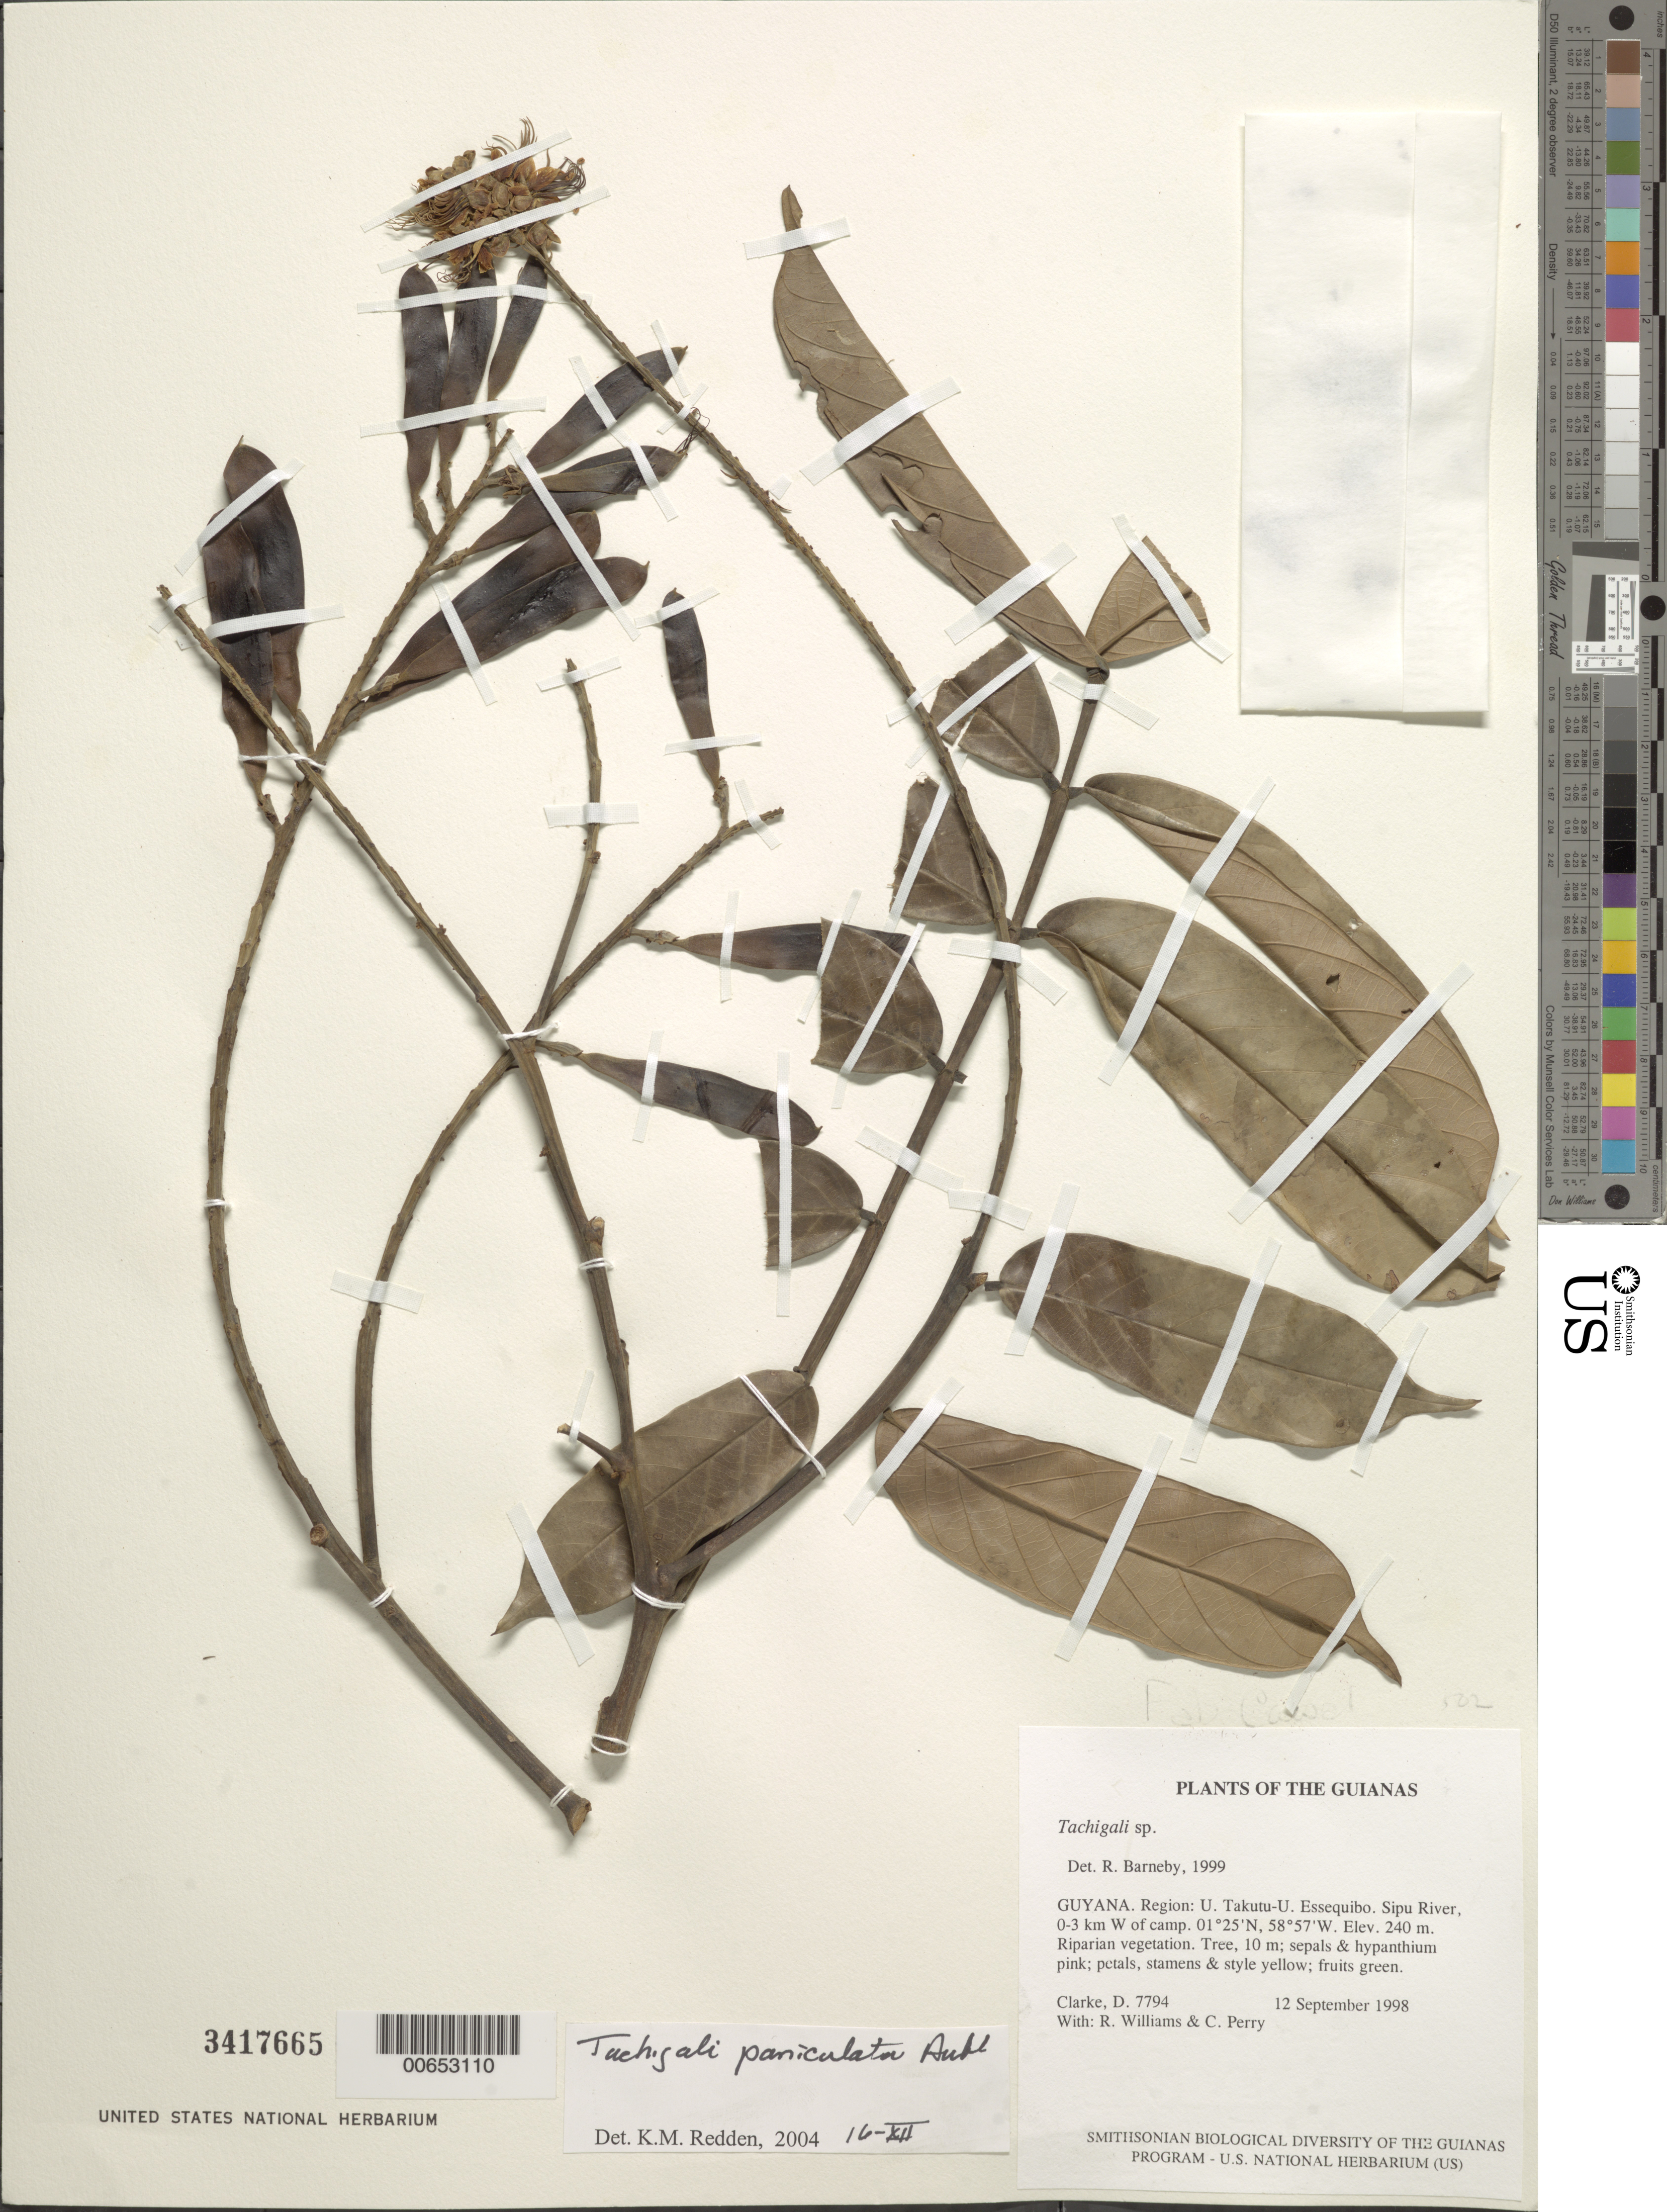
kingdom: Plantae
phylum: Tracheophyta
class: Magnoliopsida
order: Fabales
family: Fabaceae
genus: Tachigali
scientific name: Tachigali paniculata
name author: Aubl.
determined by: Redden, K. M.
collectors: H. D. Clarke, R. Williams & C. Perry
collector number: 7794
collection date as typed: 12 September 1998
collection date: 1998-09-12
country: Guyana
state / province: U. Takutu-U. Essequibo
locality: Sipu River, 0-3 km W of camp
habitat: Riparian vegetation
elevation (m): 240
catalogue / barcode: US 3417665